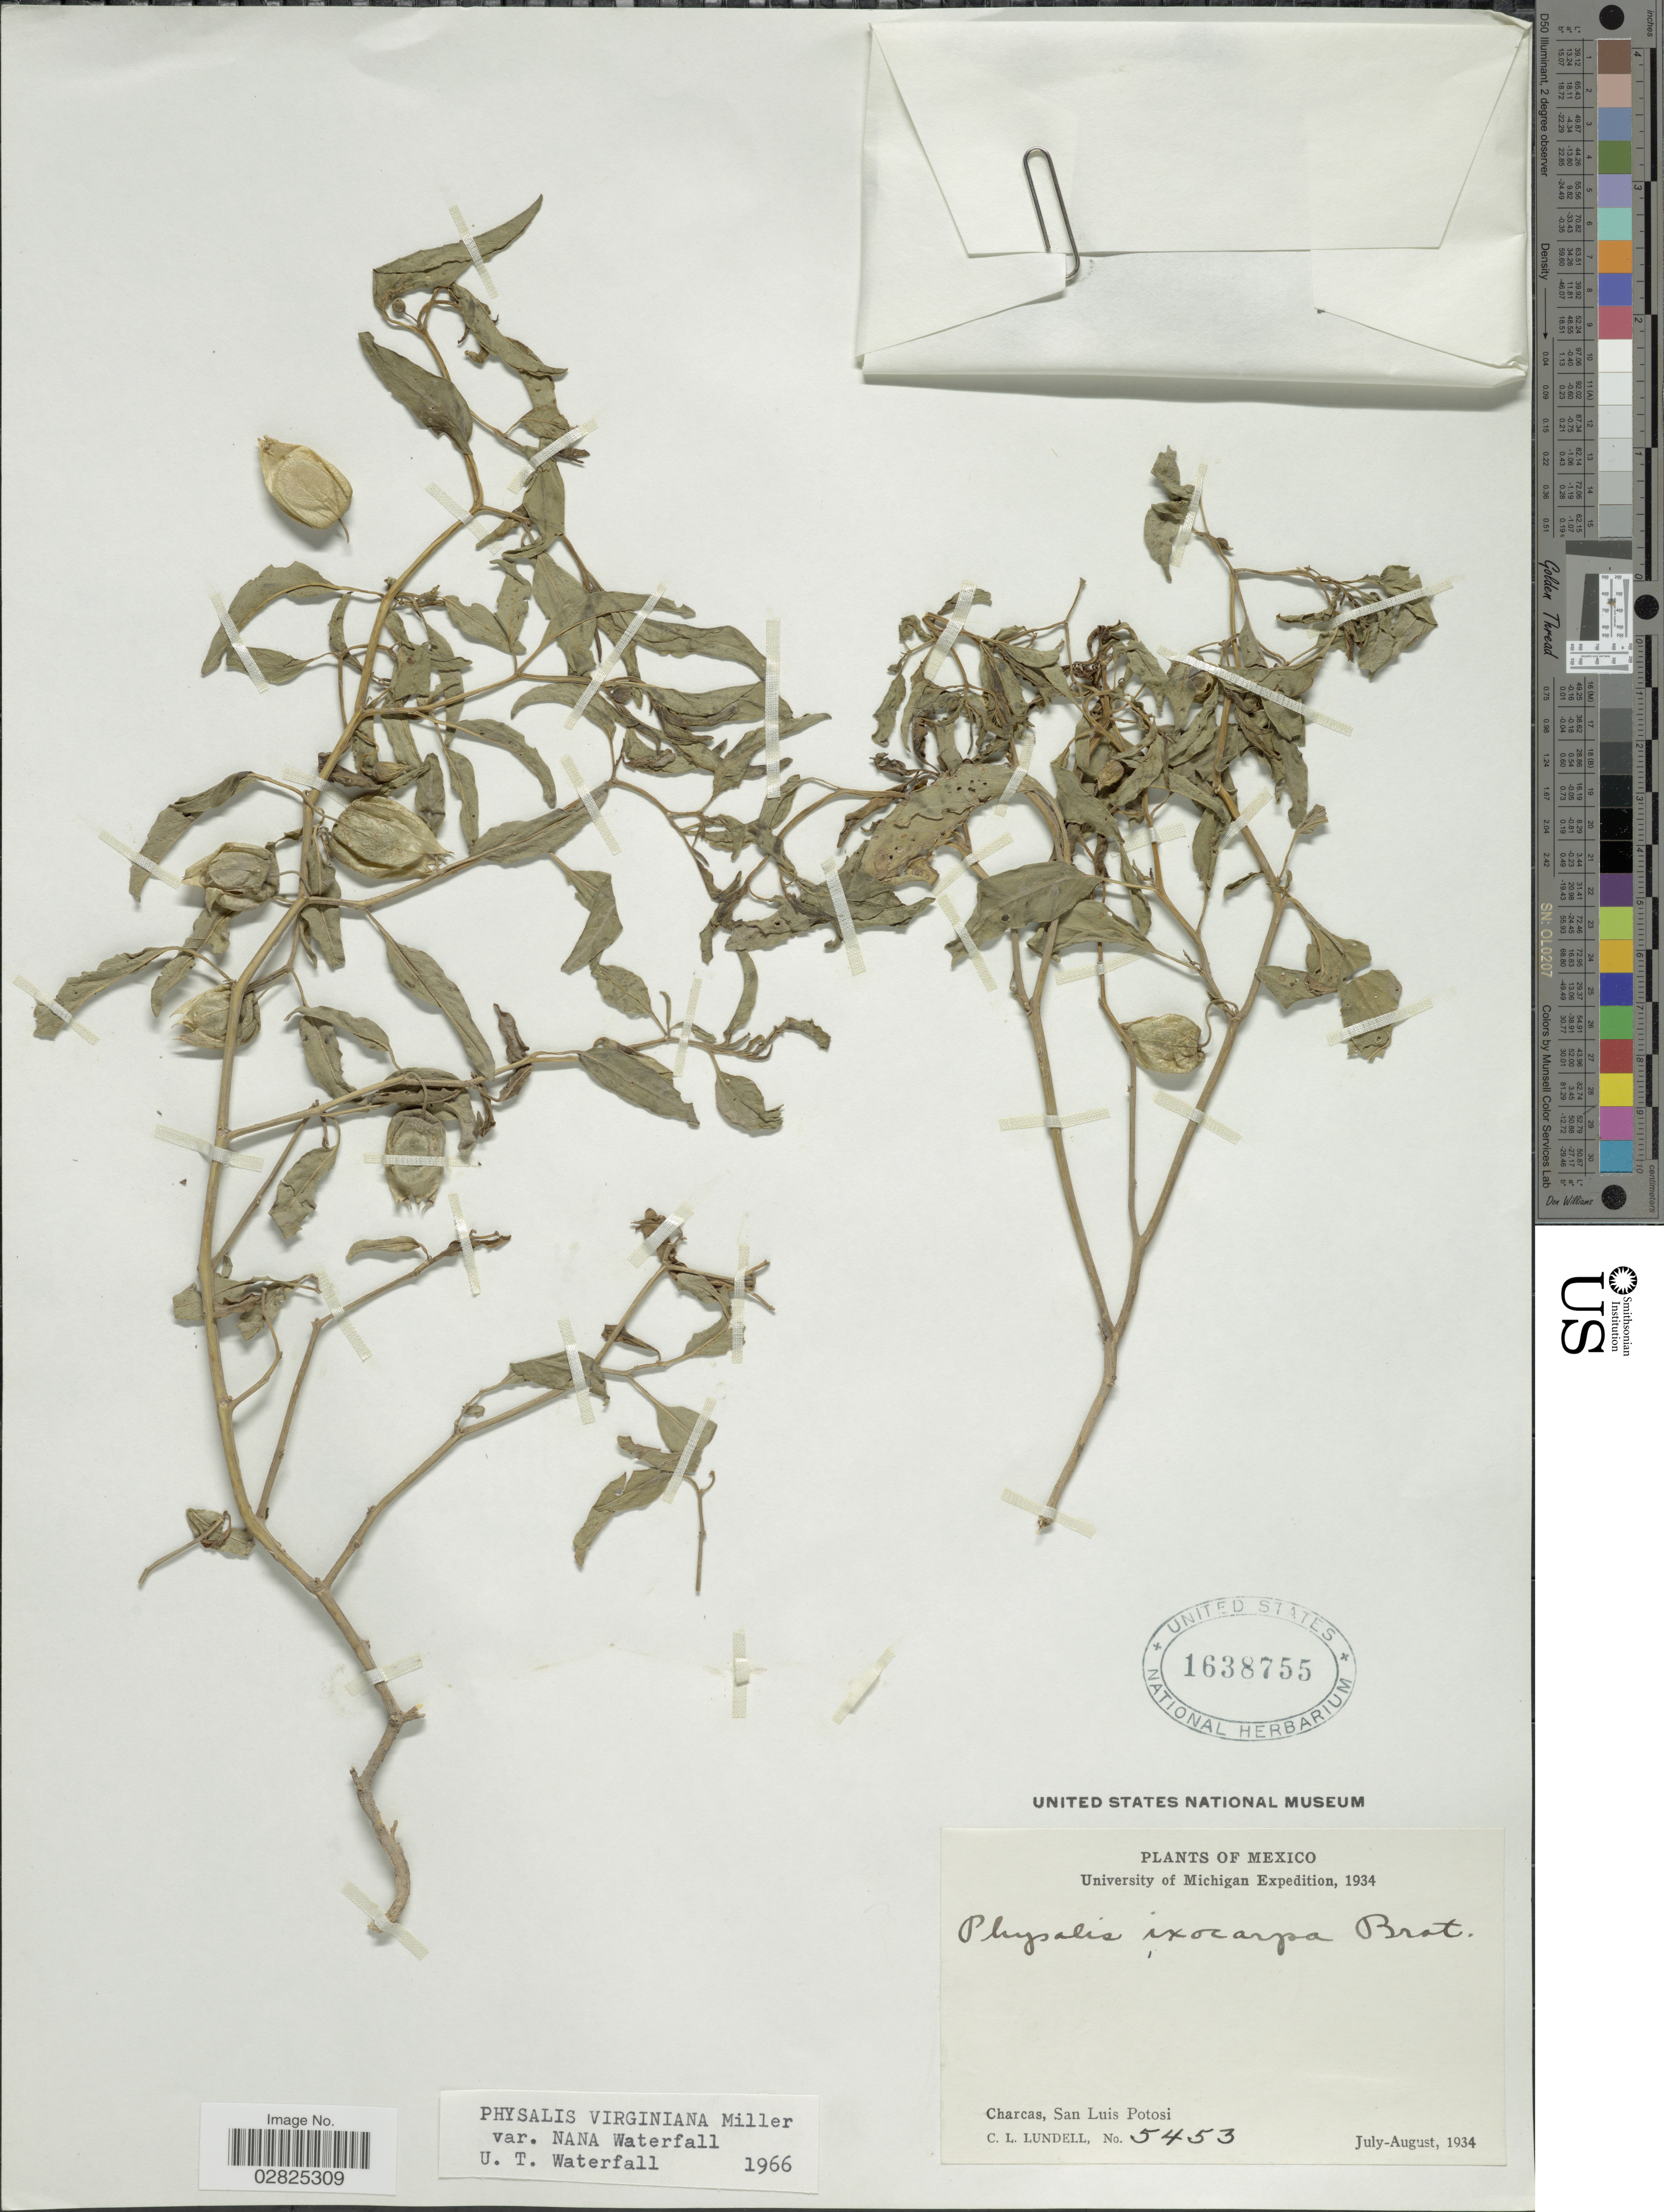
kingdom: Plantae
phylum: Tracheophyta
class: Magnoliopsida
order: Solanales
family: Solanaceae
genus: Physalis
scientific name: Physalis virginiana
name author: Mill.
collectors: C. L. Lundell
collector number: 5453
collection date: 1934-07/1934-08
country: Mexico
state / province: San Luis Potosí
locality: Charcas.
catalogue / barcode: US 1638755